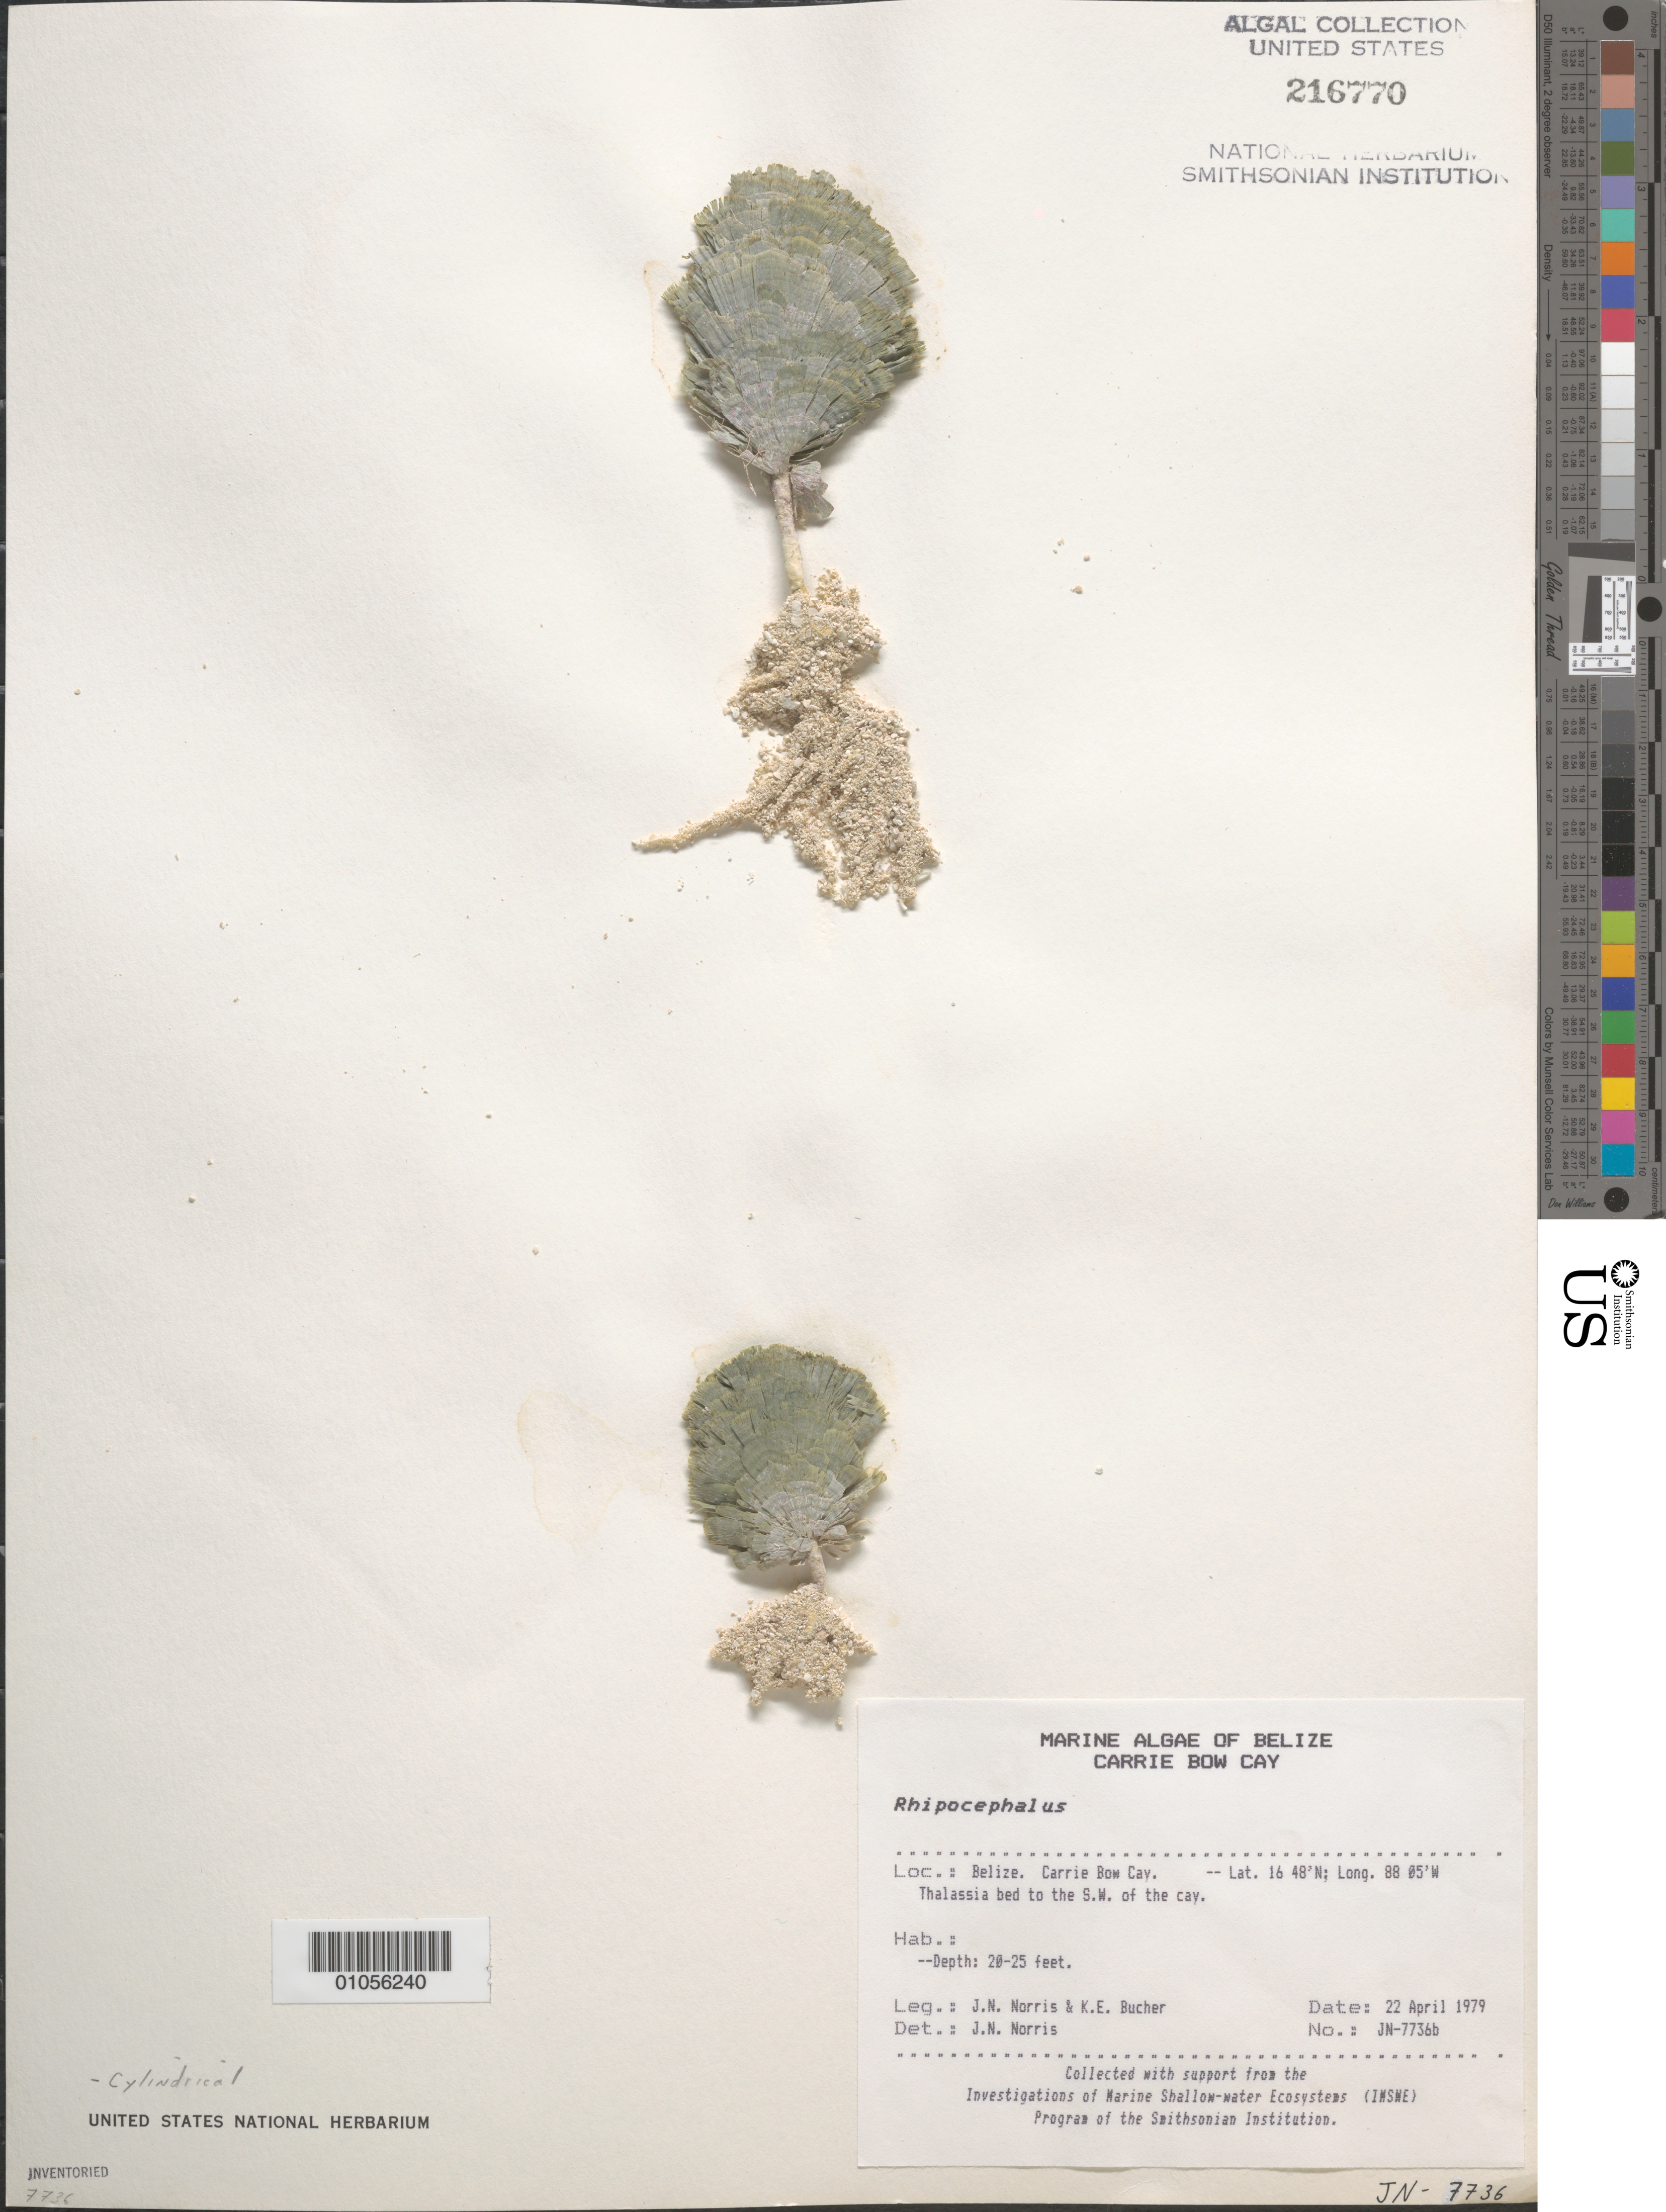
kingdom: Plantae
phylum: Chlorophyta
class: Ulvophyceae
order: Bryopsidales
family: Udoteaceae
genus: Rhipocephalus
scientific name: Rhipocephalus sp.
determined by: Norris, James N.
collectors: J. N. Norris & K. E. Bucher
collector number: JN-7736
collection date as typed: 22 Apr 1979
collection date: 1979-04-22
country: Belize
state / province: Stann Creek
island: Carrie Bow Cay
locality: Thalassia bed southwest of the cay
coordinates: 16 48'N, 88 05'W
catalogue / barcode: US 216770